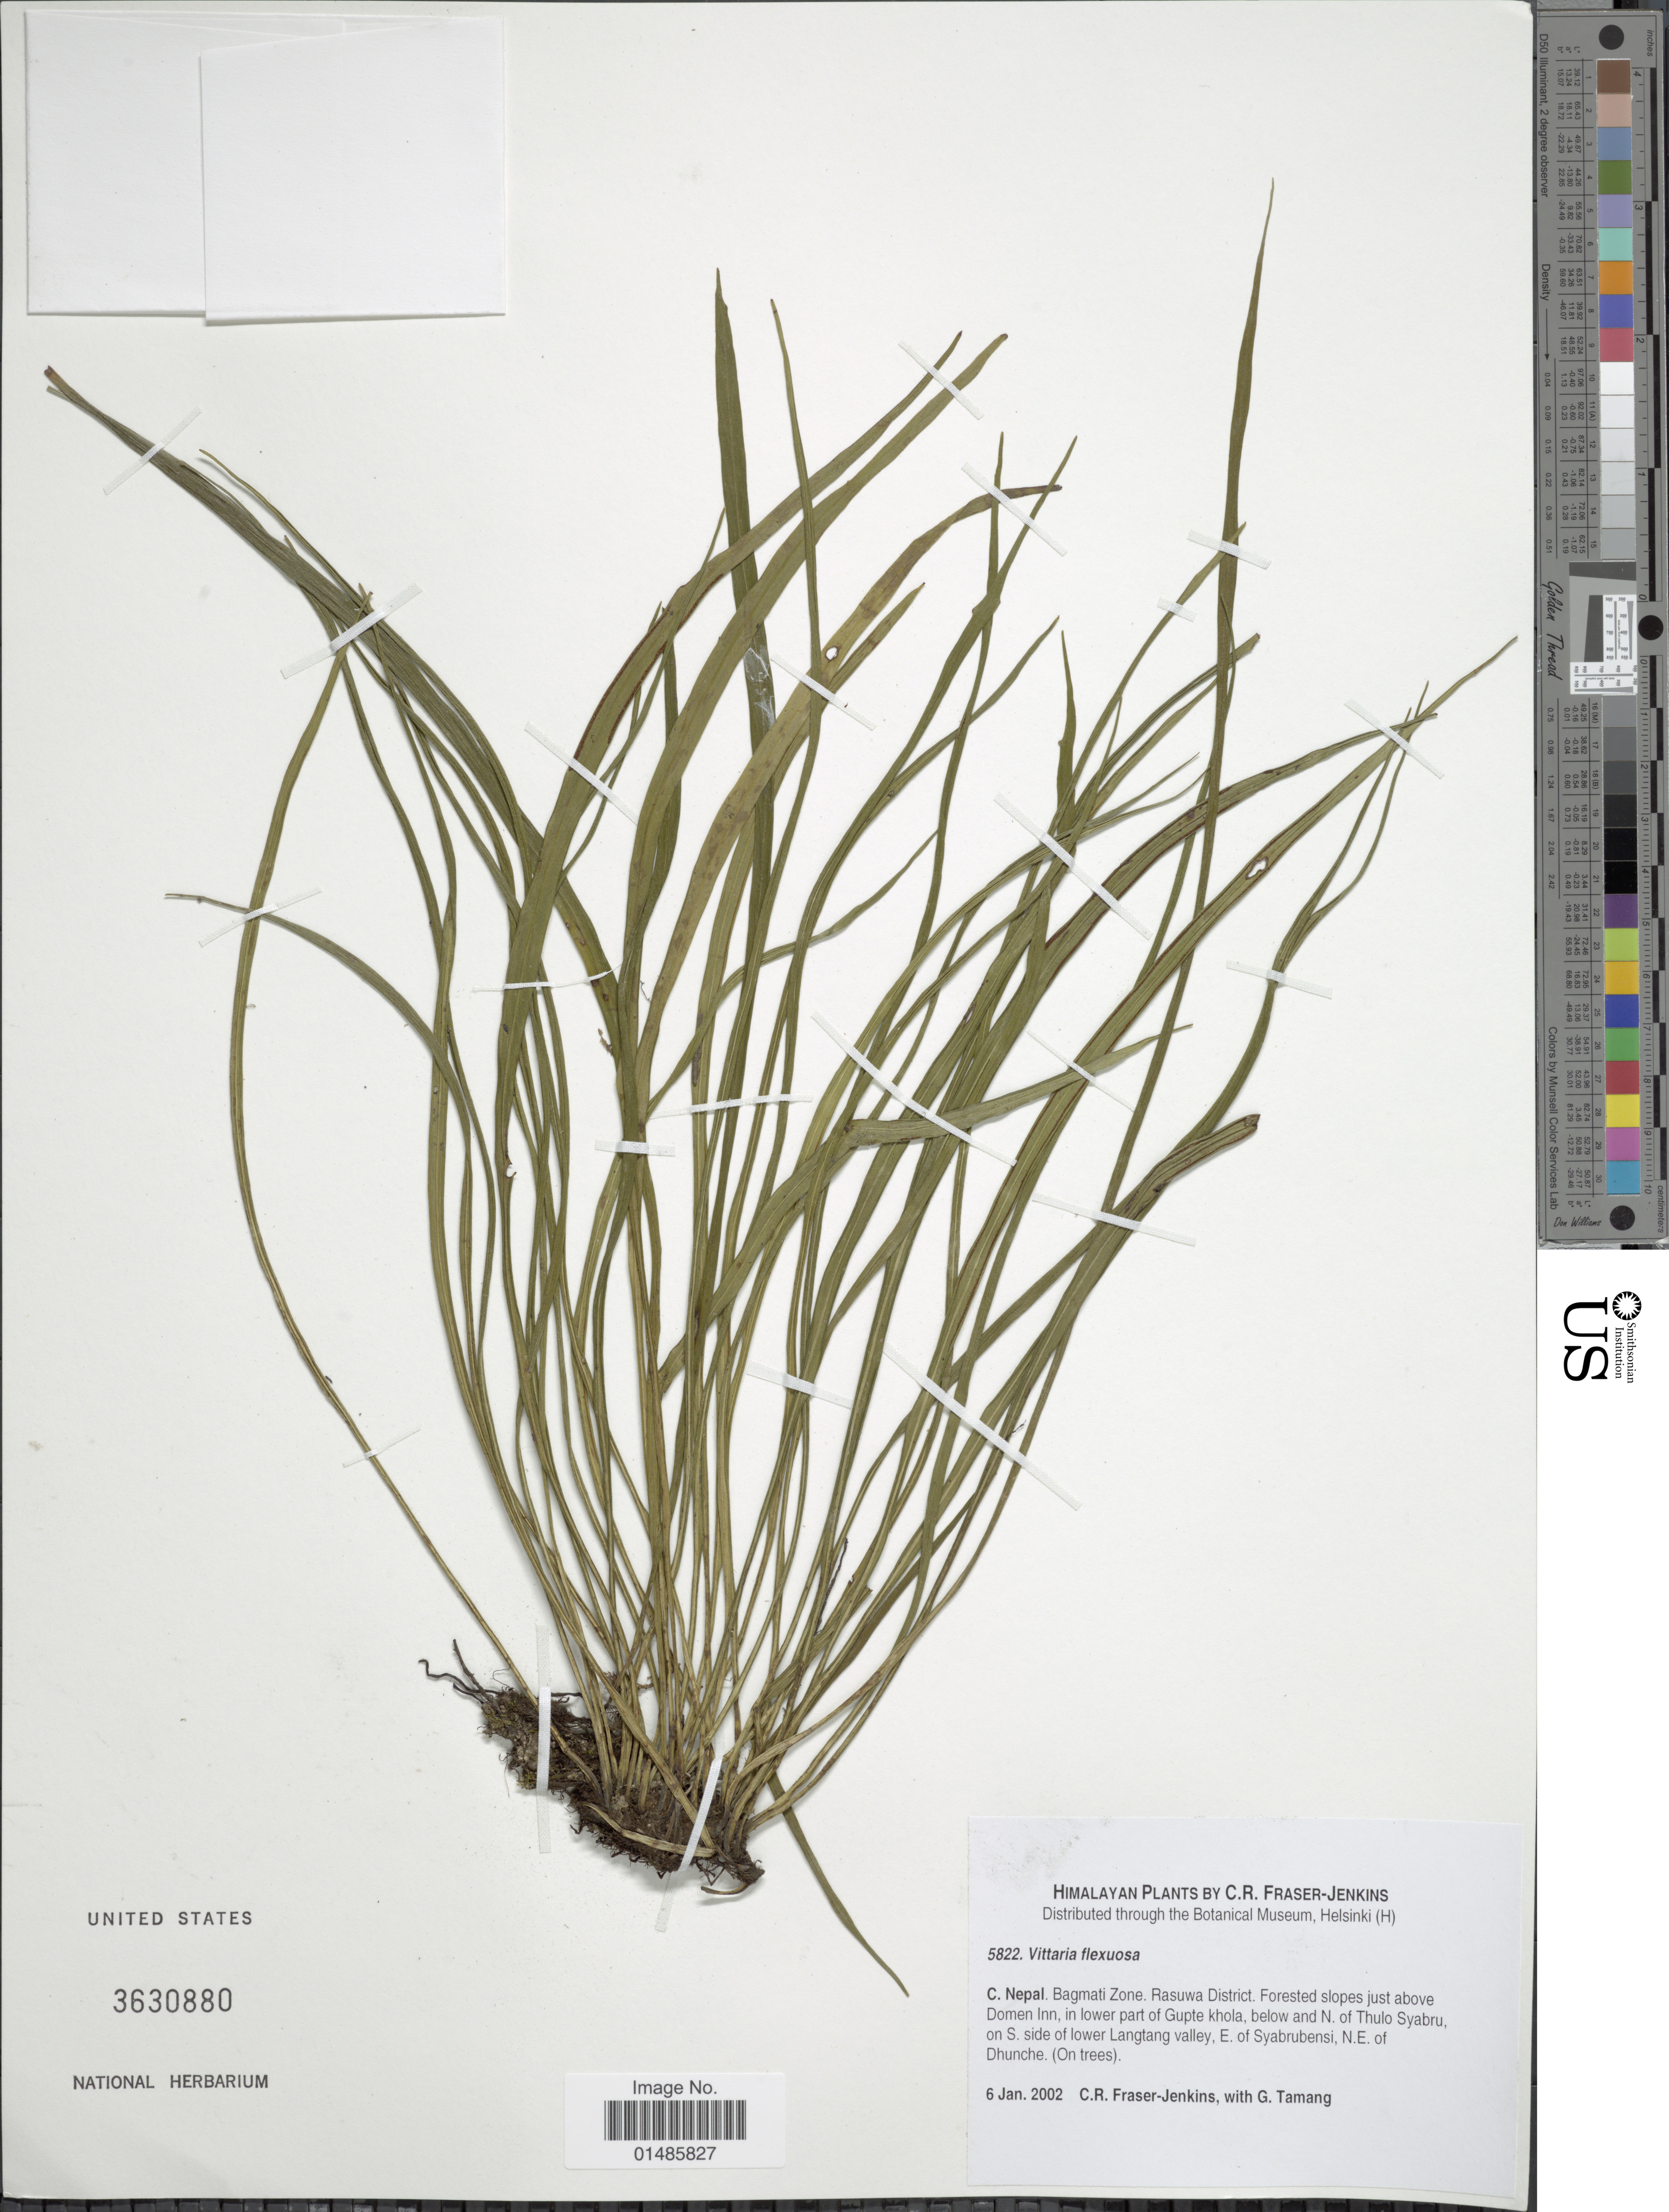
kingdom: Plantae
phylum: Tracheophyta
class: Polypodiopsida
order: Polypodiales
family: Pteridaceae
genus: Haplopteris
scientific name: Haplopteris flexuosa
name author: (Fée) E.H. Crane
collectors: C. R. Fraser-Jenkins & G. Tamang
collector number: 5822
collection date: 2002-01-06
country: Nepal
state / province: Bagmati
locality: C. Nepal. Bagmati Zone. Rasuwa District. Forested slopes just above Domen Inn, in lower part of Gupte khola, below and N. of Thulo Syabru, on S. side of lower Langtang valley, E. of Syabrubensi, N.E. of Dhunche. Himalayan plants.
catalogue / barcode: US 3630880